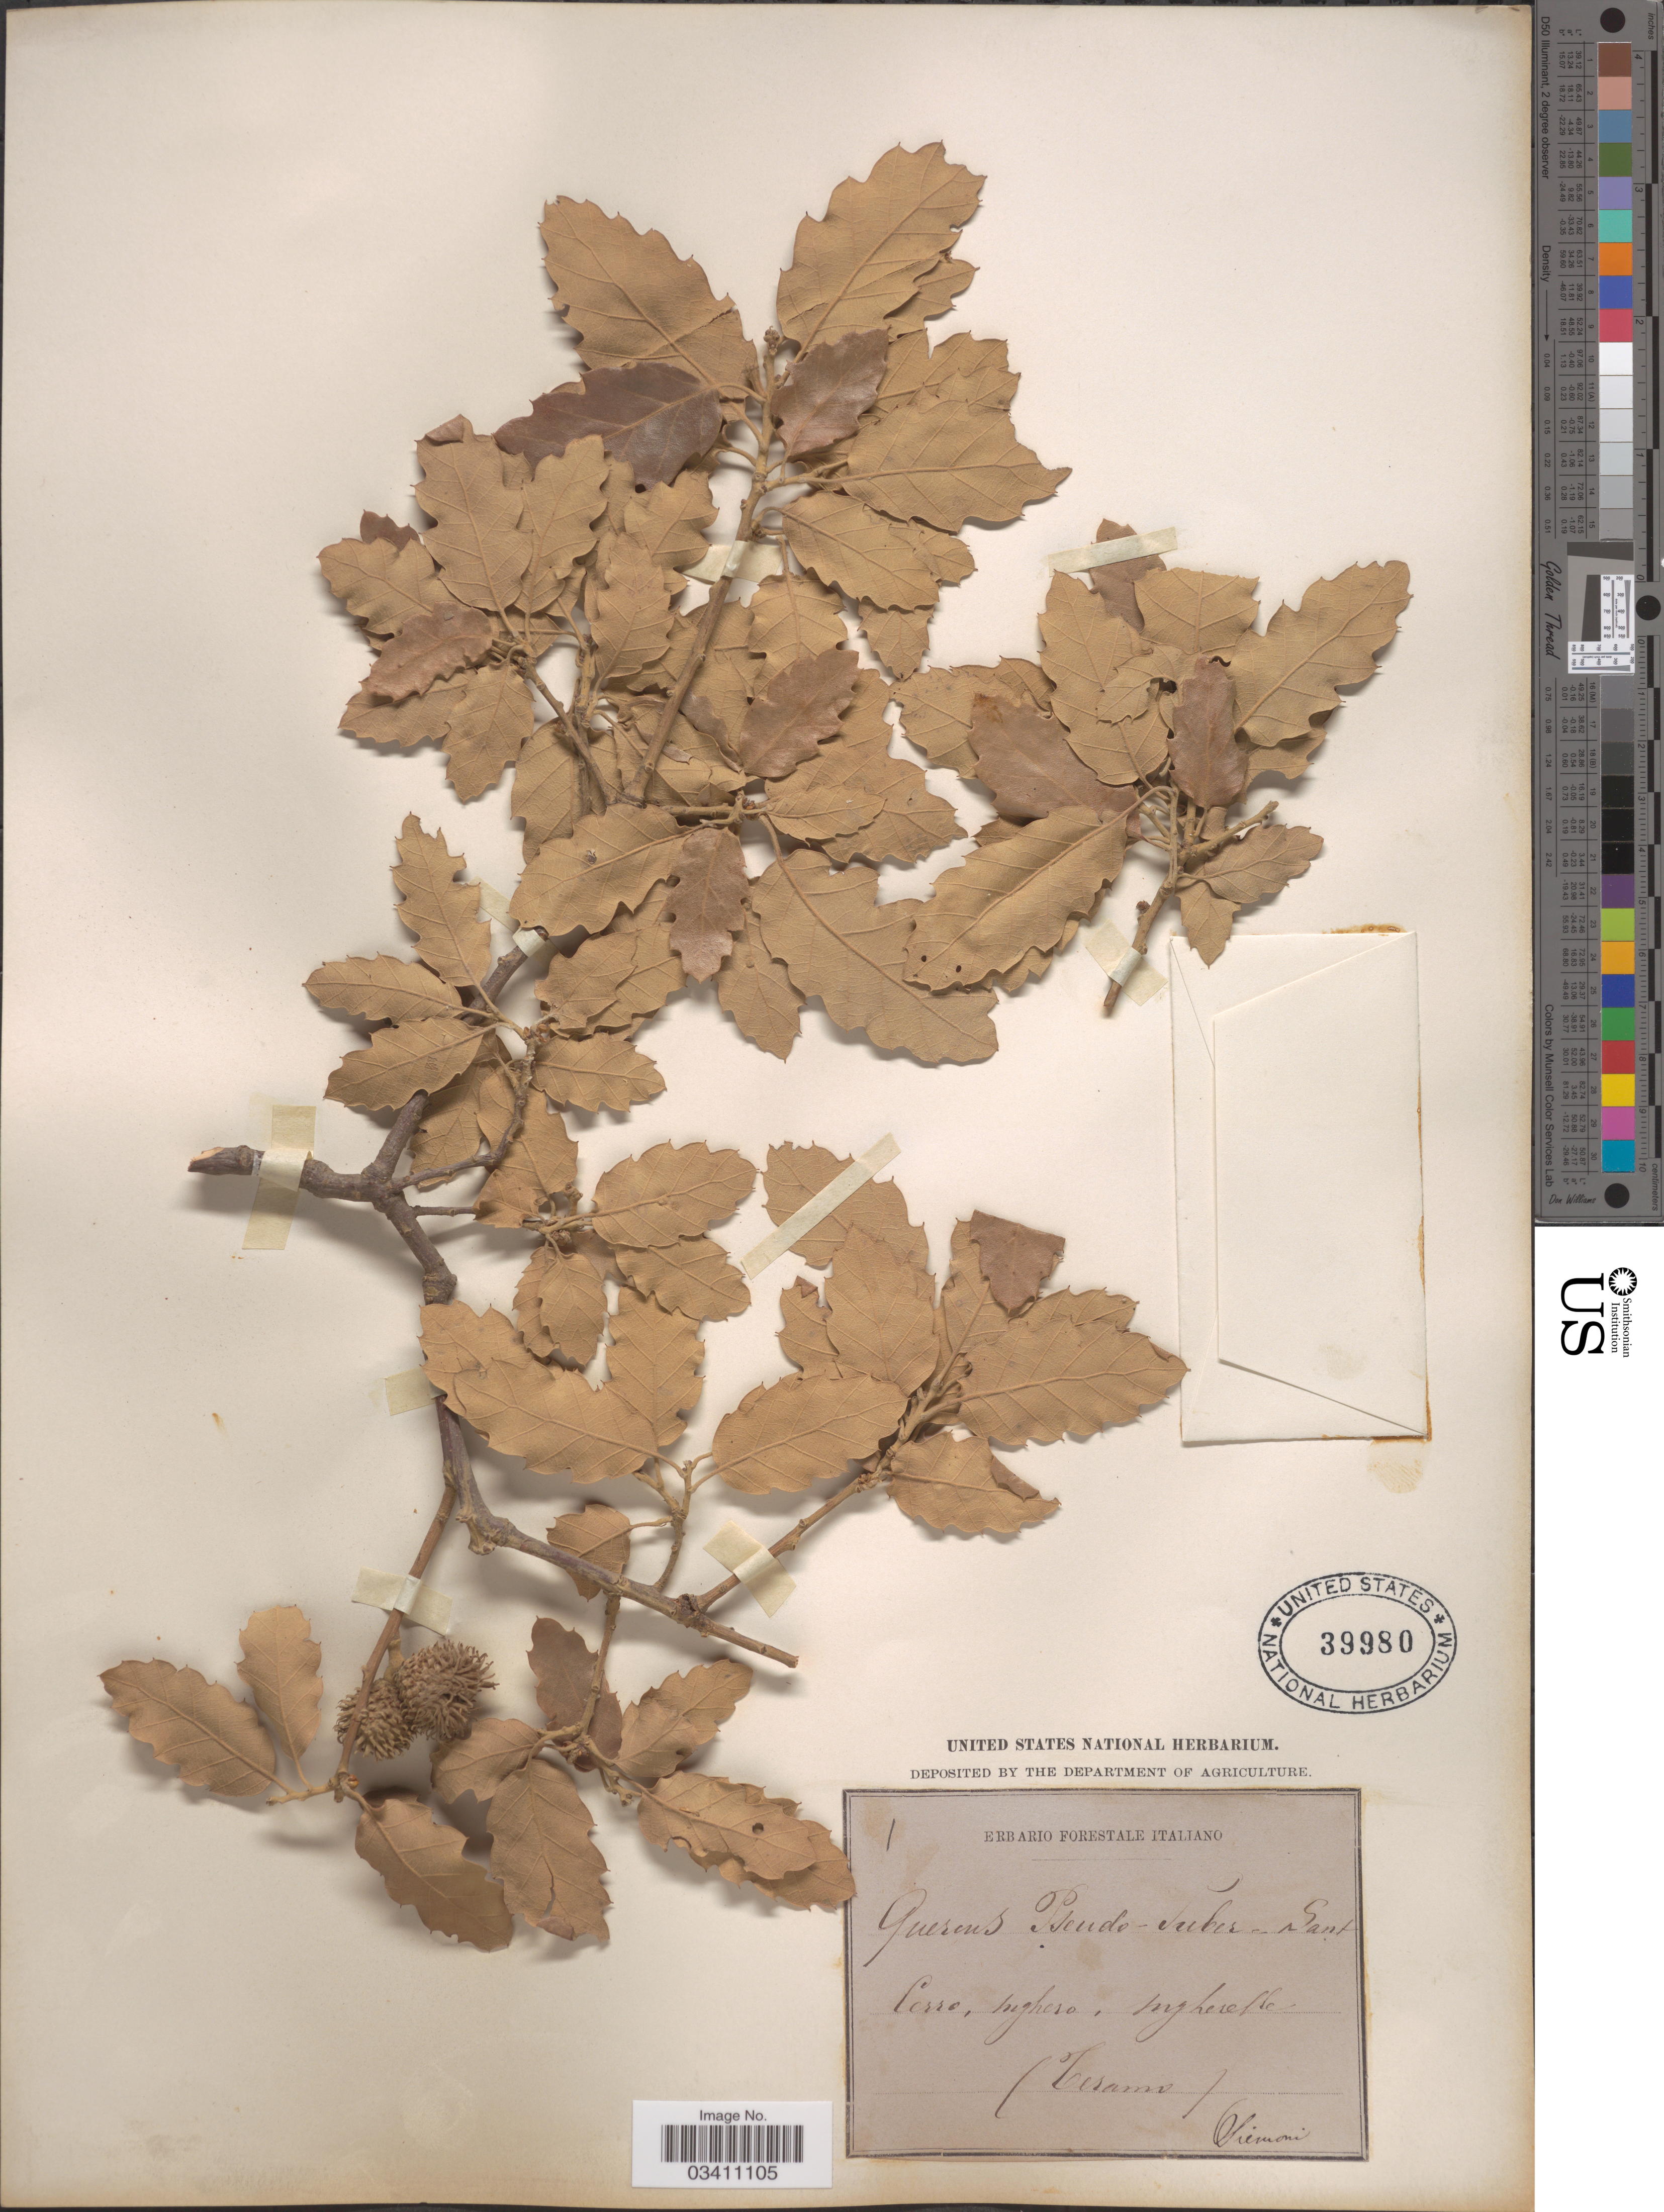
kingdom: Plantae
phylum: Tracheophyta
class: Magnoliopsida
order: Fagales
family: Fagaceae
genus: Quercus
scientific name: Quercus x pseudosuber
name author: Santi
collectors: Siemoni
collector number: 1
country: Italy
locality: Cerro, sughero, sugherelle [interpreted] (Teramo).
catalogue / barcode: US 39980